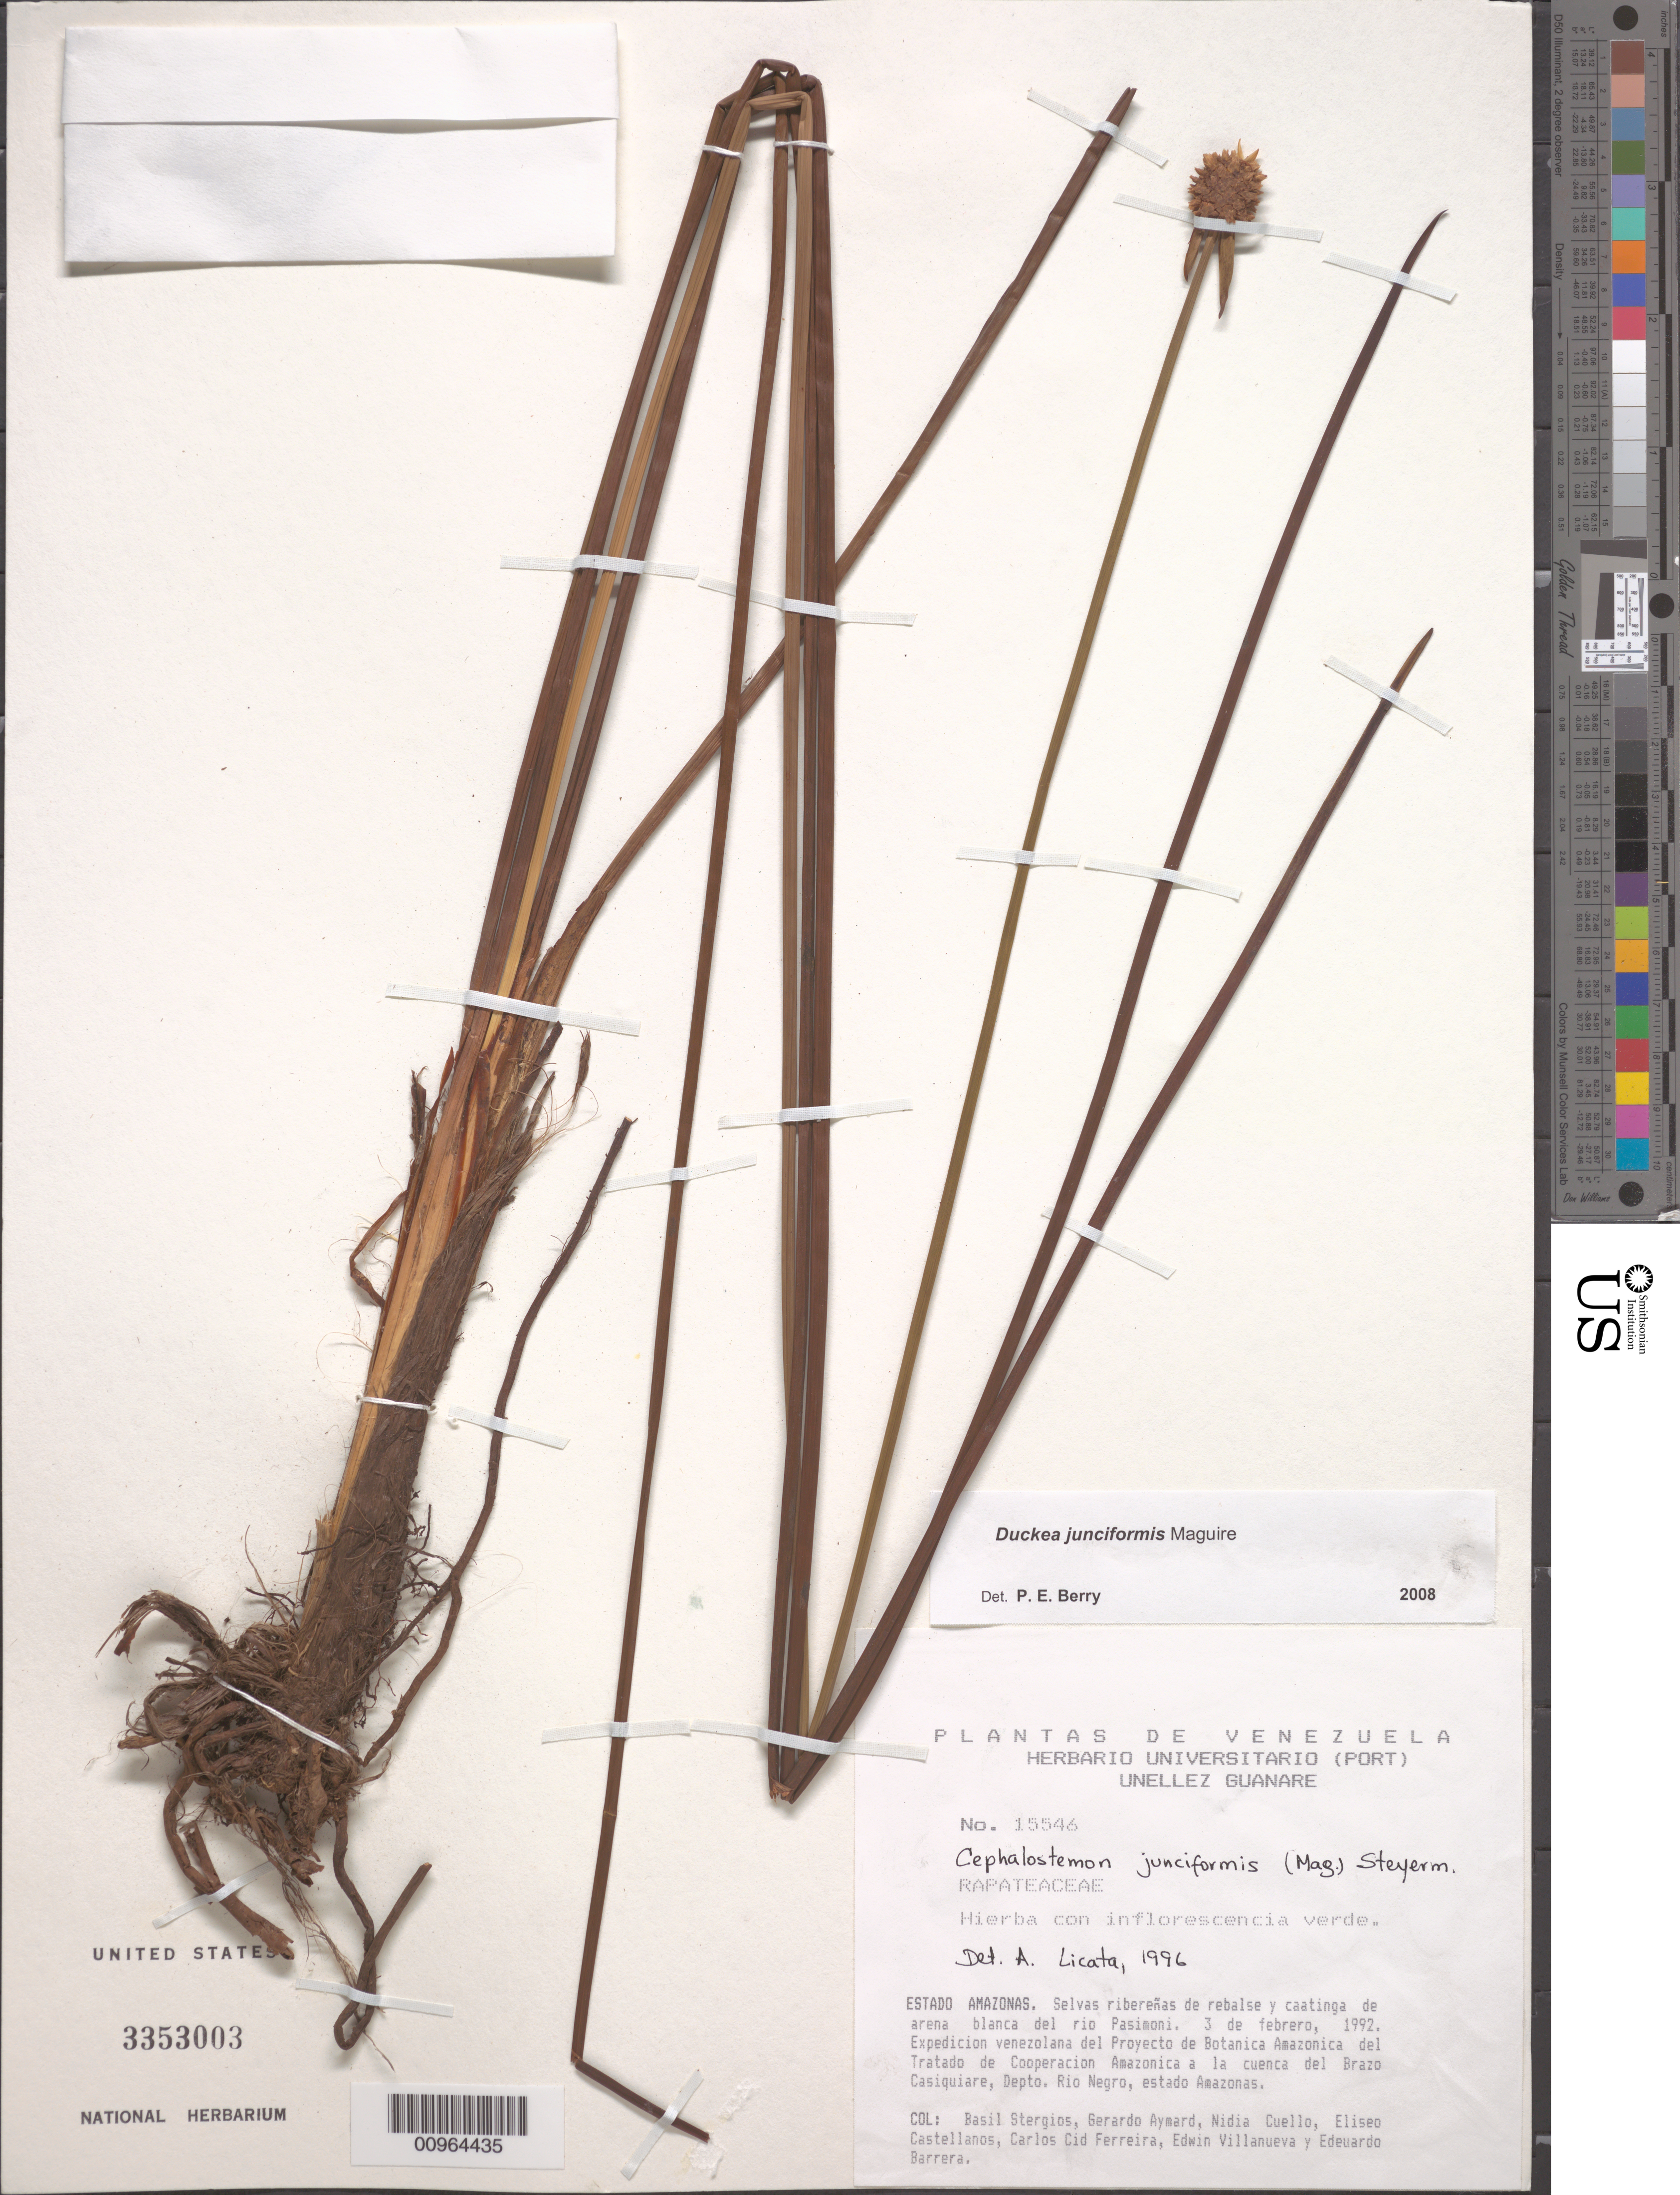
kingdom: Plantae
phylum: Tracheophyta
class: Liliopsida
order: Poales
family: Rapateaceae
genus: Duckea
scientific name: Duckea junciformis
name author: Maguire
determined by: Berry, P. E., (WIS), University of Wisconsin - Madison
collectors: B. G. Stergios, G. A. Aymard, N. L. Cuello, E. Castellanos, C. A. Cid Ferreira, E. Villanueva & E. Barrera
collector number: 15546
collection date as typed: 3-Feb-92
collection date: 1992-02-03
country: Venezuela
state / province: Amazonas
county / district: Río Negro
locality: Río Pasimoni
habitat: Selvas riberenas de rebalse y caatinga de arena blanca del río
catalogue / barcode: US 3353003